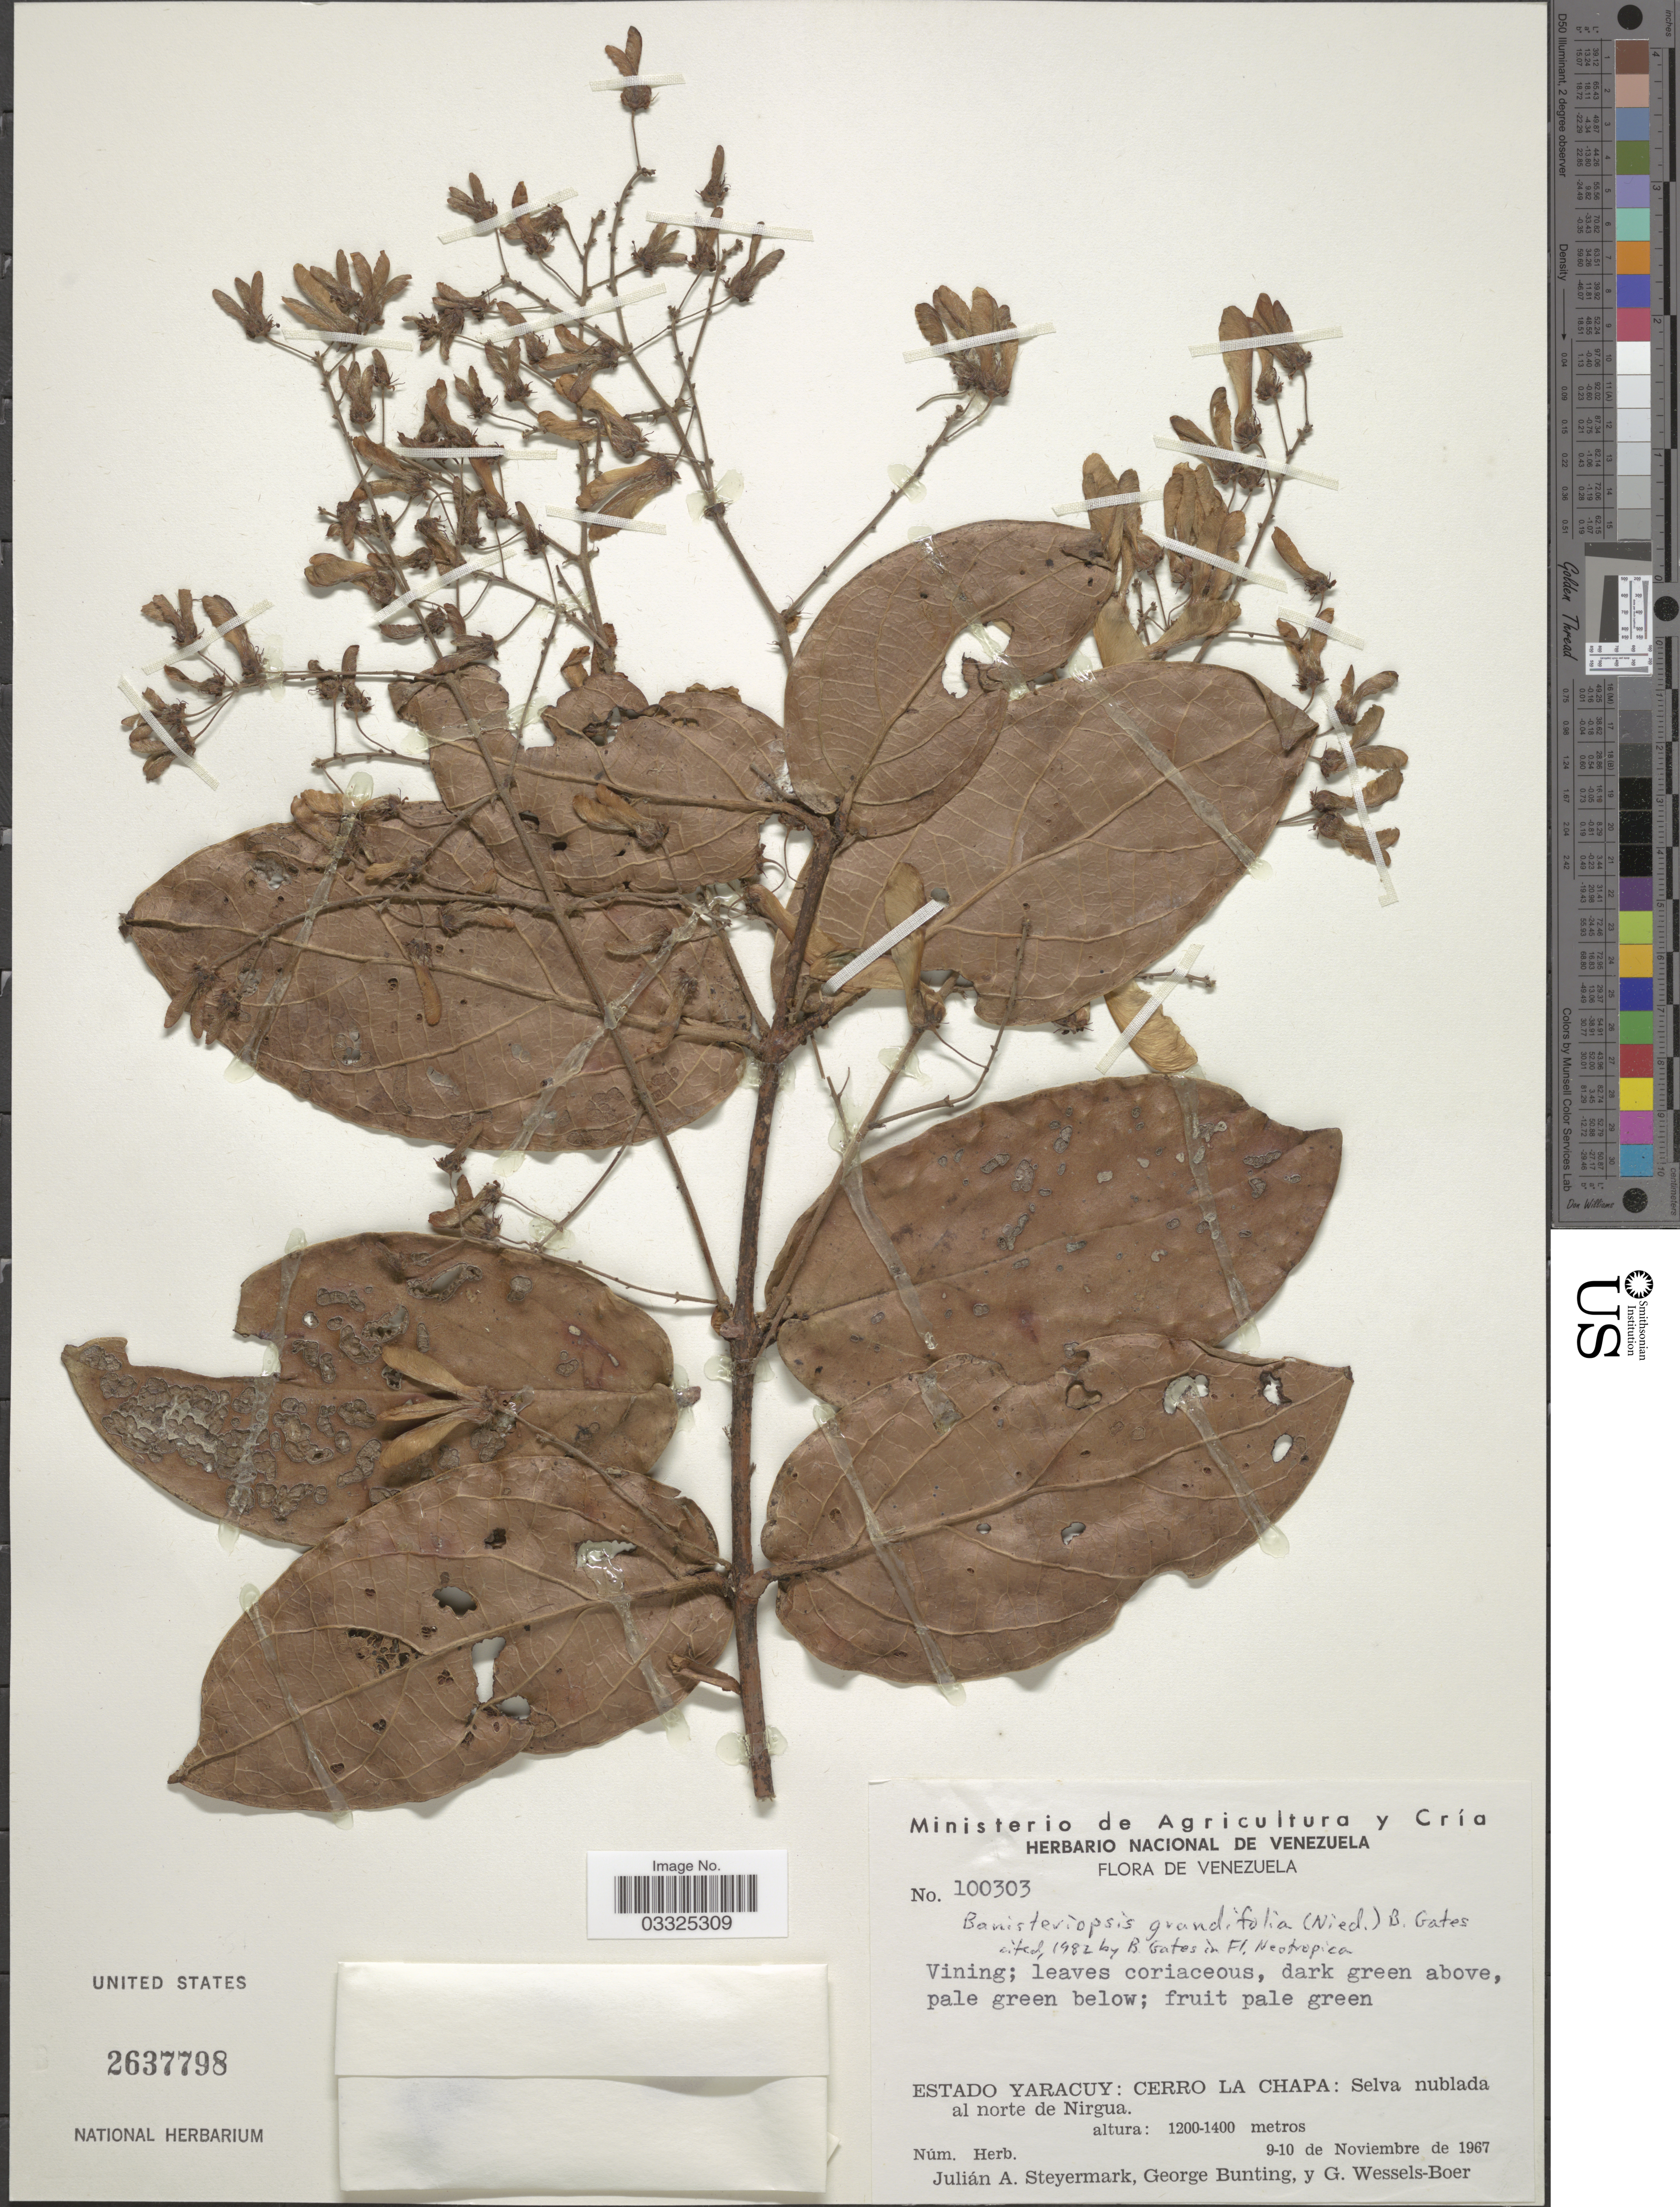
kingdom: Plantae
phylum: Tracheophyta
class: Magnoliopsida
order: Malpighiales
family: Malpighiaceae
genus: Banisteriopsis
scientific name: Banisteriopsis grandifolia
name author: (Nied.) B. Gates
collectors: J. Steyermark, G. S. Bunting & G. Wessels Boer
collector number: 100303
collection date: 1967-11-09/1967-11-10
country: Venezuela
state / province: Yaracuy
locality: Cerro La Chapa: Selva nublada al norte de Nirgua.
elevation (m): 1200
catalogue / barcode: US 2637798